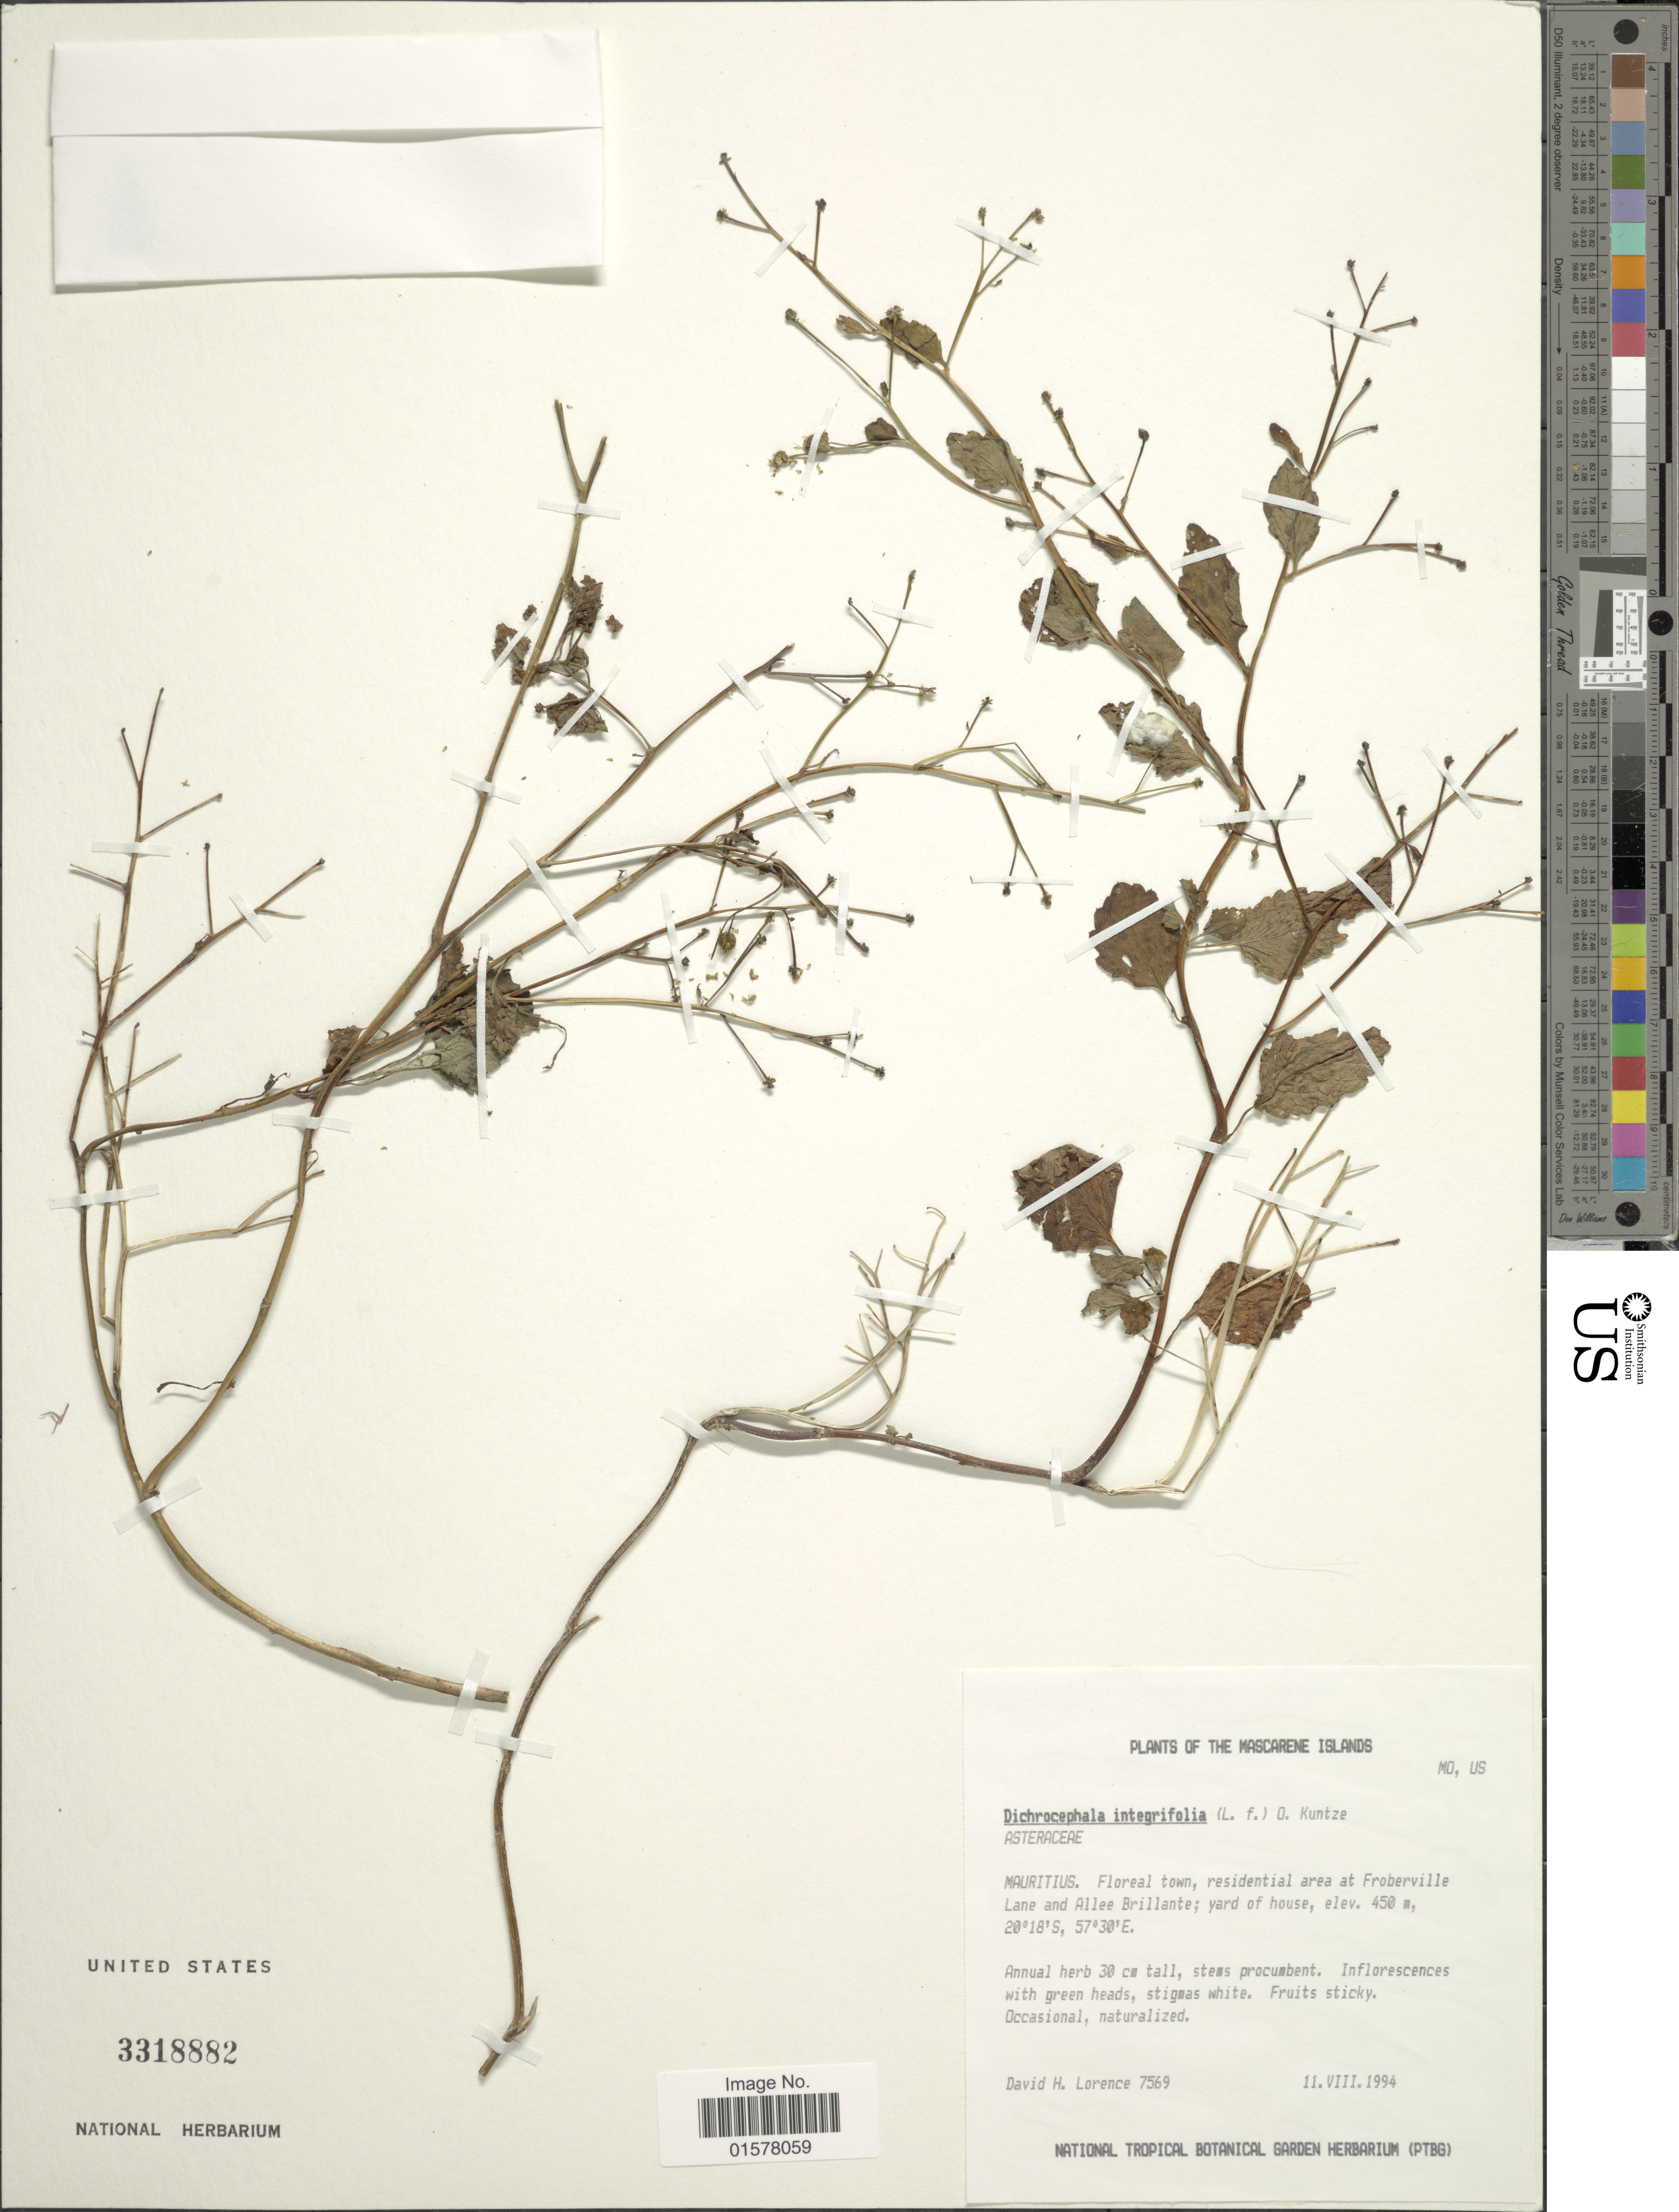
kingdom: Plantae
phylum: Tracheophyta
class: Magnoliopsida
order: Asterales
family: Asteraceae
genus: Dichrocephala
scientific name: Dichrocephala integrifolia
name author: (L. f.) Kuntze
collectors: D. Lorence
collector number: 7569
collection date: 1994-08-11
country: Mauritius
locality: The Mascarene Islands, Mauritius, Floreal town, residential area at Froberville Lane and Allee Brillante, Yard of House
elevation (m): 450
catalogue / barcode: US 3318882